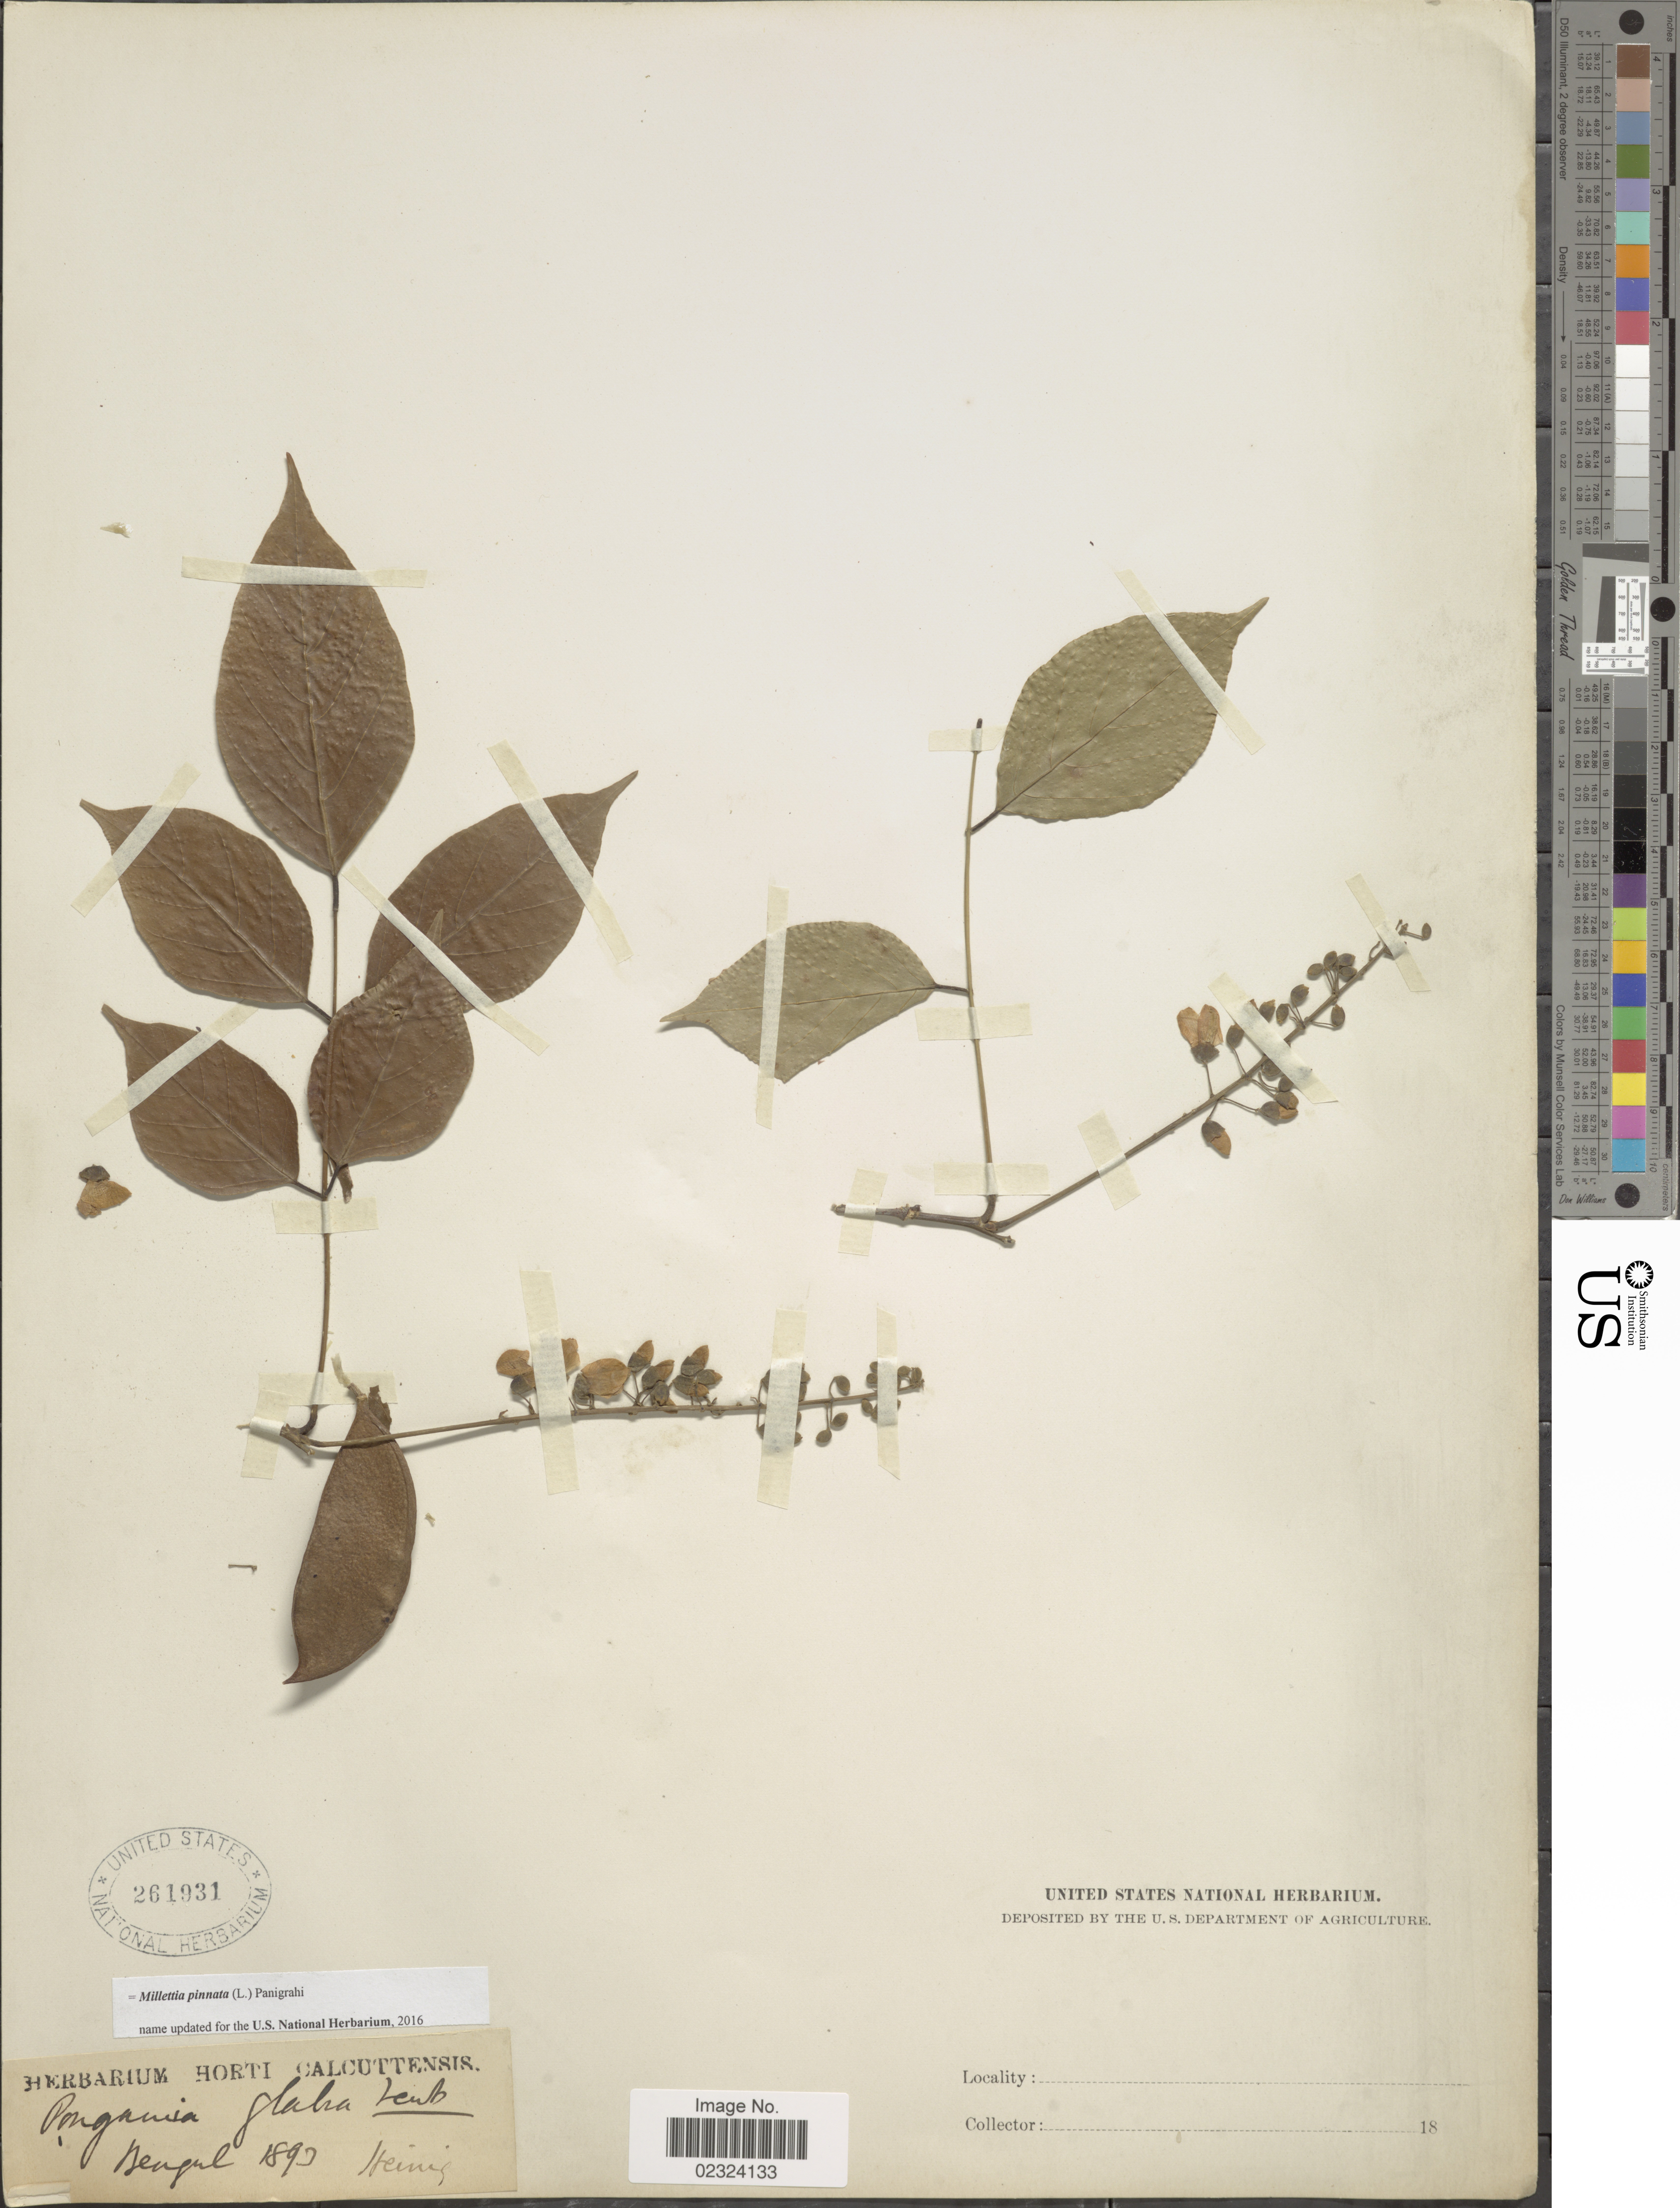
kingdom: Plantae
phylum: Tracheophyta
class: Magnoliopsida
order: Fabales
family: Fabaceae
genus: Millettia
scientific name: Millettia pinnata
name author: (L.) Panigrahi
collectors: R. Heinig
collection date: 1893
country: India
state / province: West Bengal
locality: Bengal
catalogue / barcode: US 261931